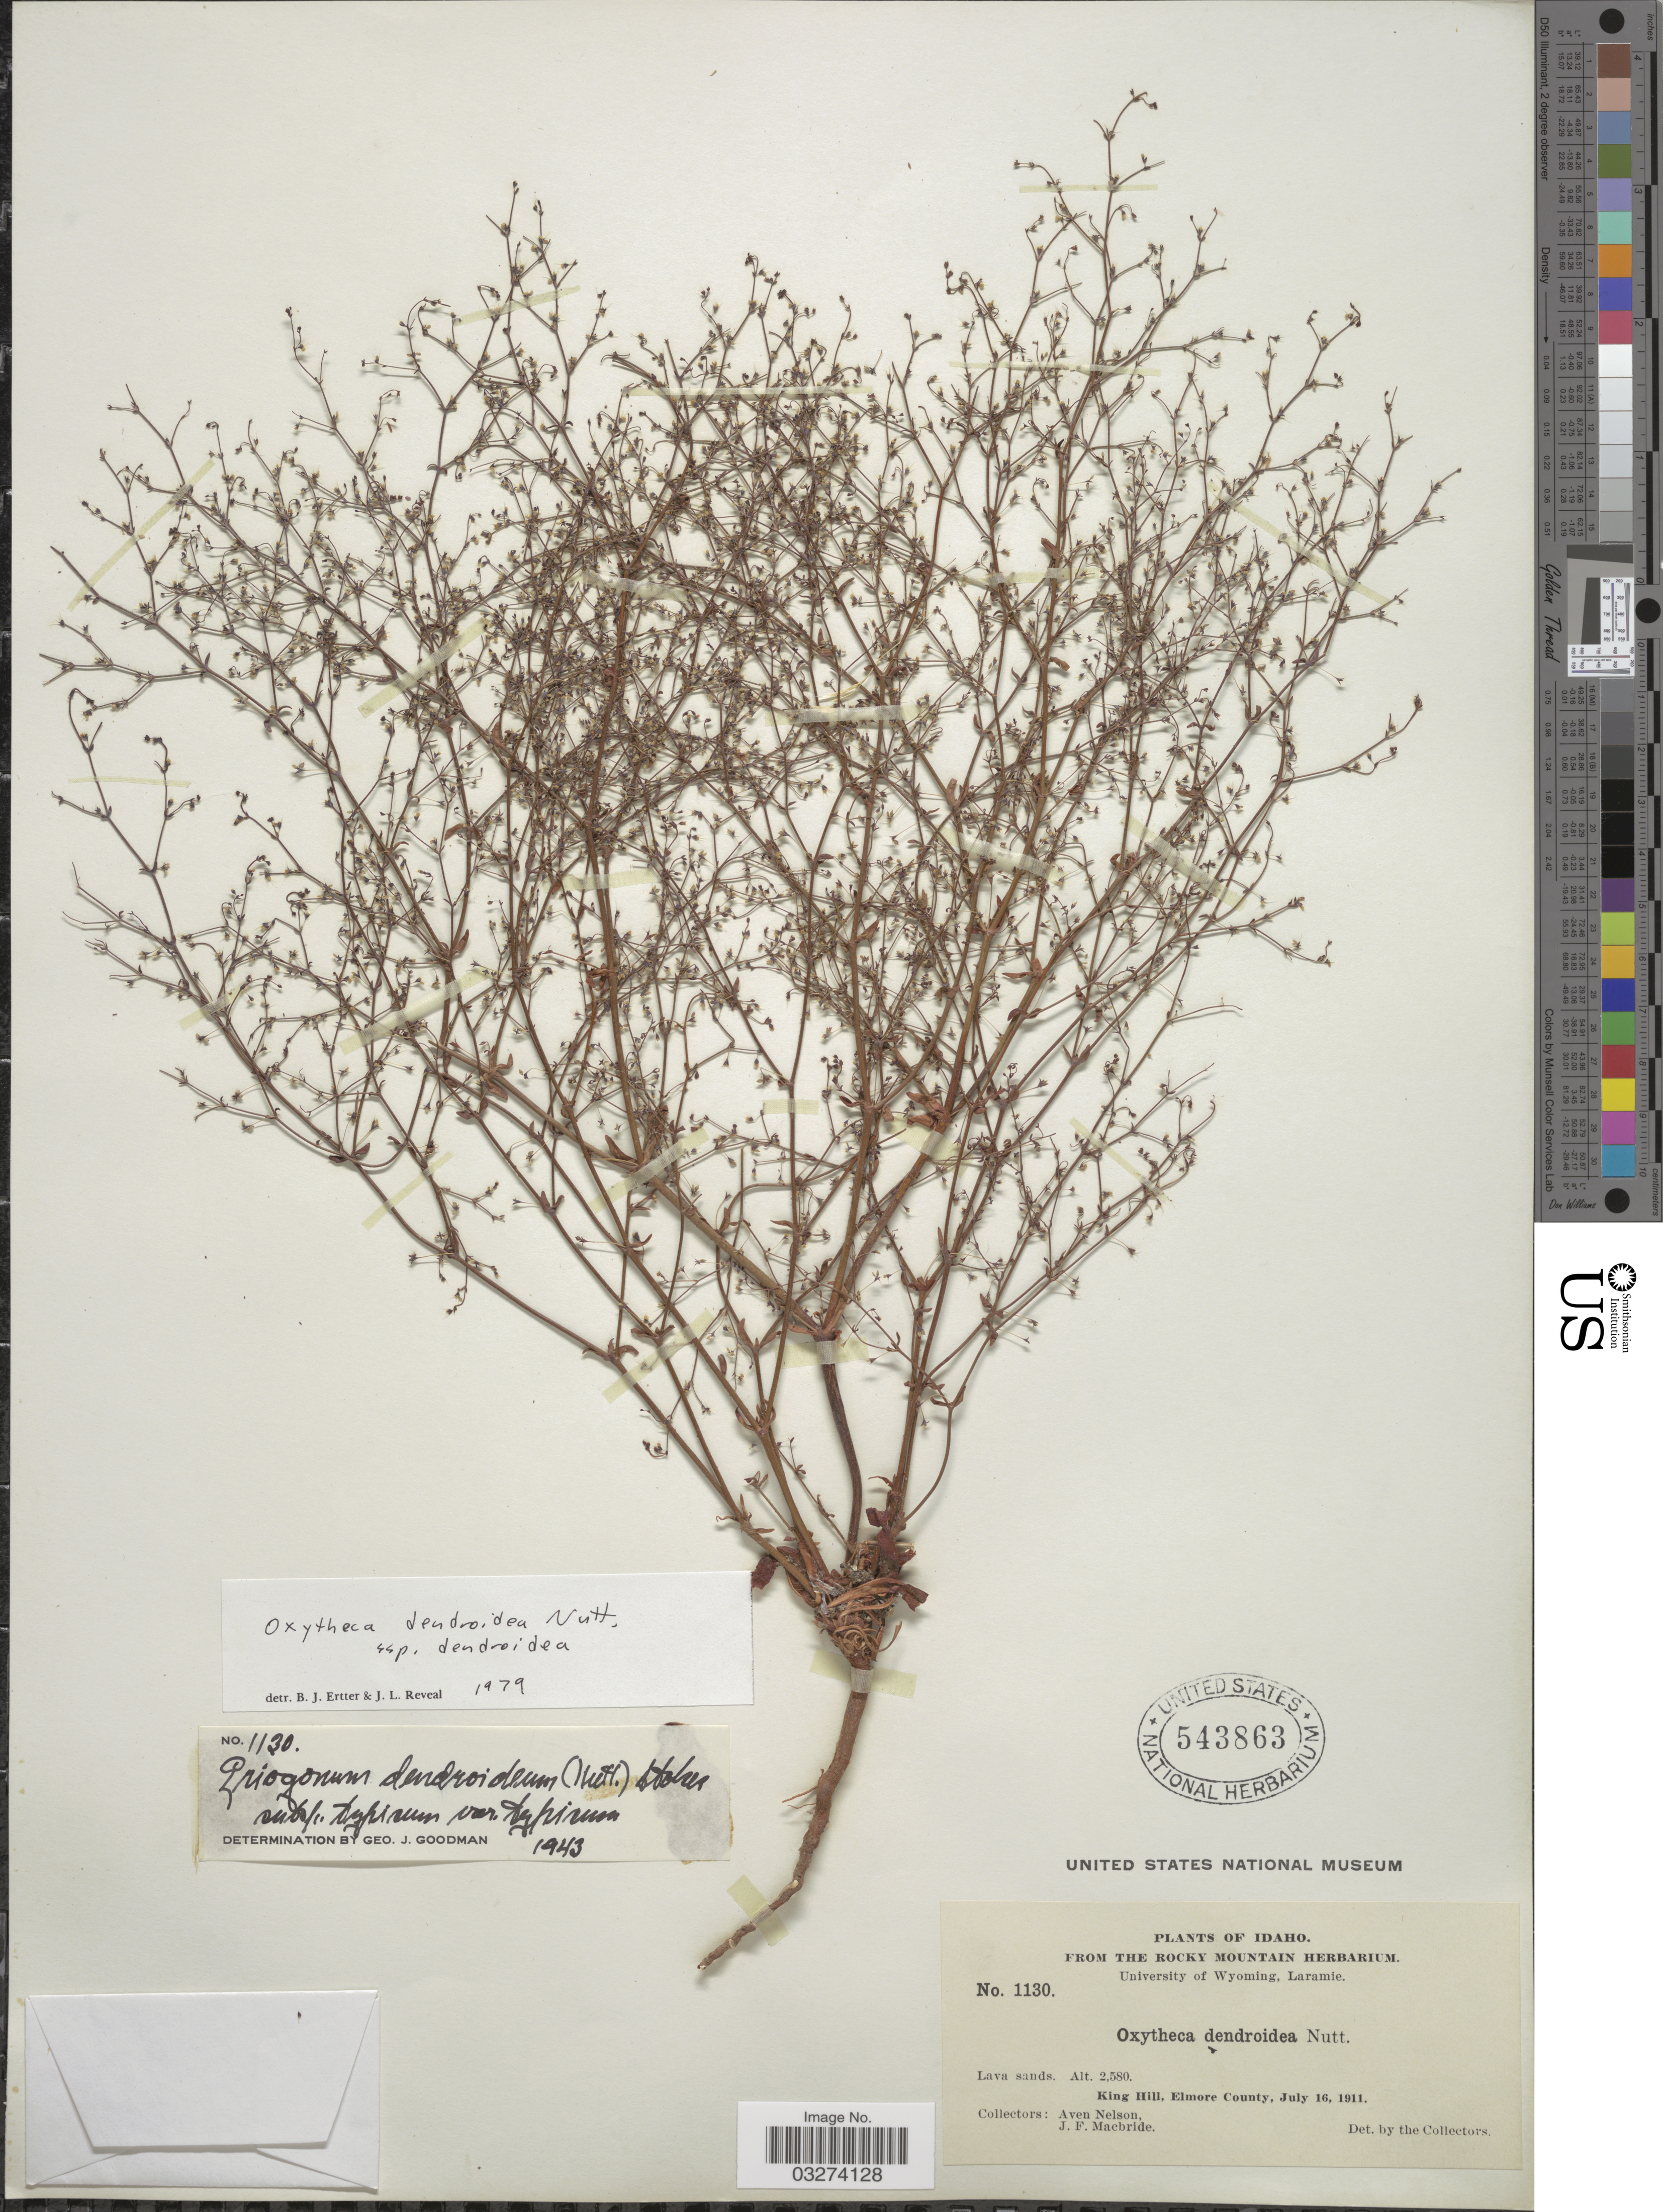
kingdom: Plantae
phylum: Tracheophyta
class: Magnoliopsida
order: Caryophyllales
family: Polygonaceae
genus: Oxytheca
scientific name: Oxytheca dendroidea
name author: Nutt.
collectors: A. Nelson & J. F. Macbride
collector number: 1130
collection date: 1911-07-16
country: United States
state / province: Idaho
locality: Lava sands. King Hill, Elmore County.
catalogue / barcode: US 543863